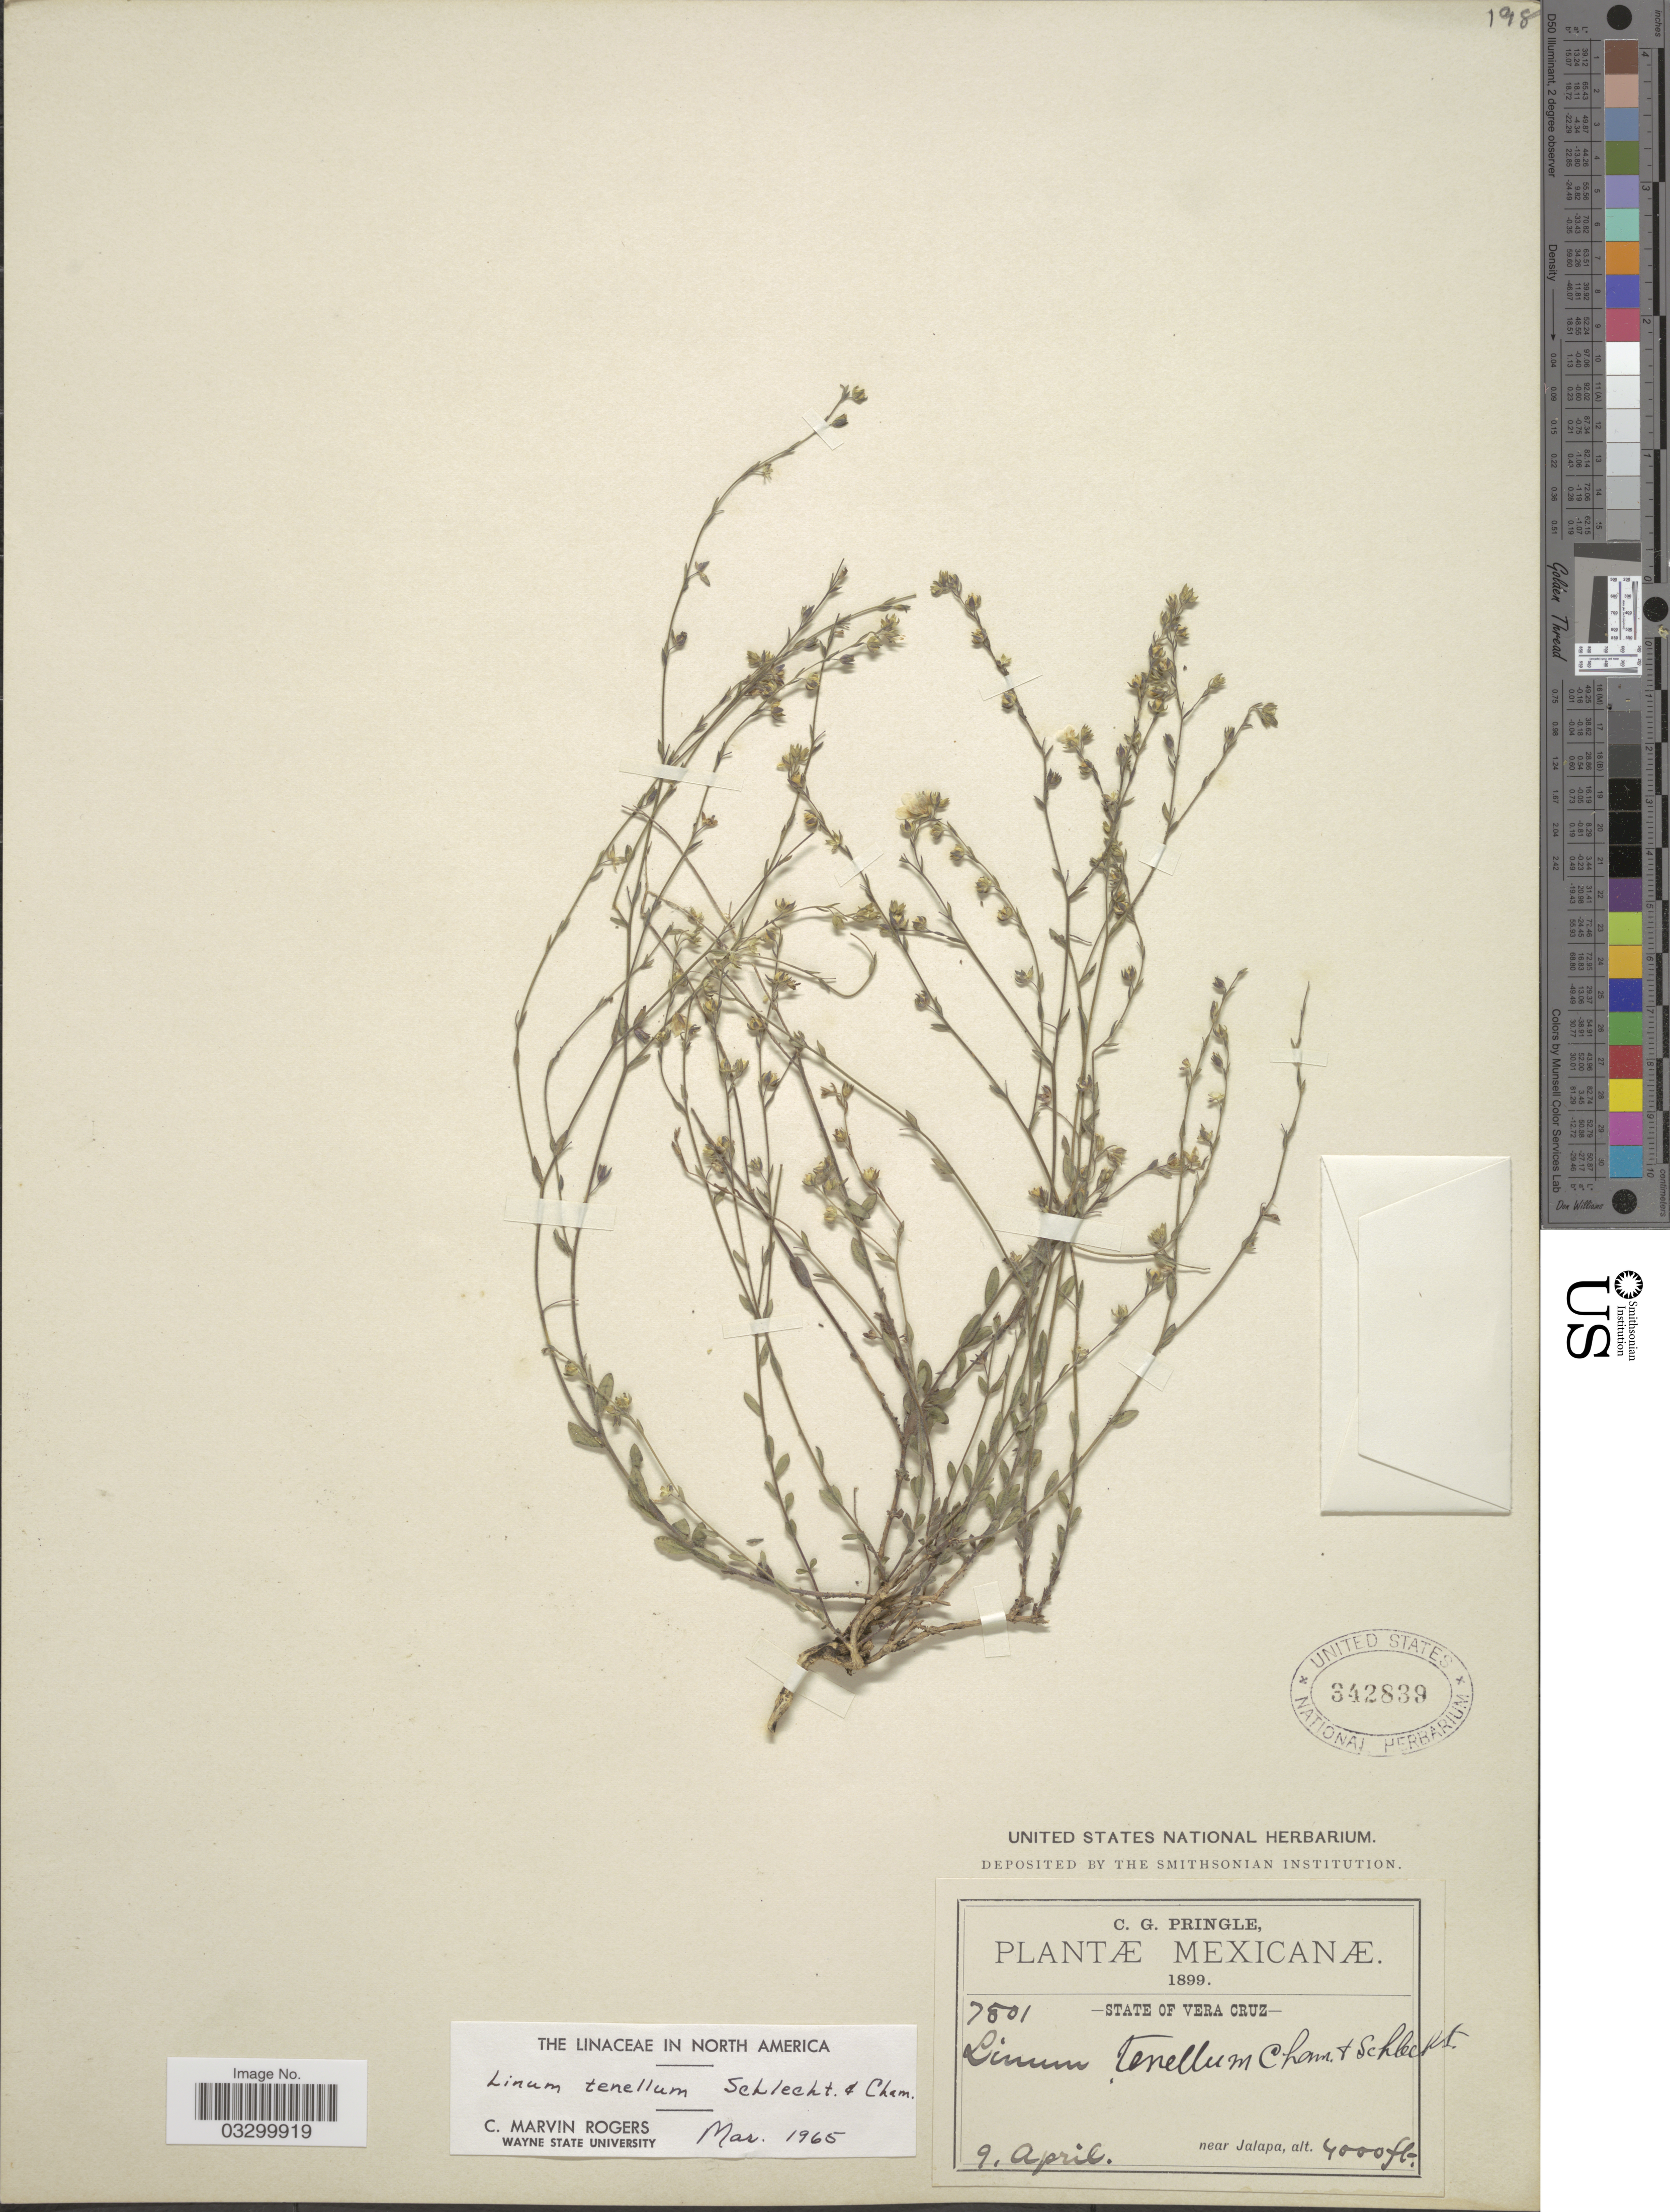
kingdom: Plantae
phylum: Tracheophyta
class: Magnoliopsida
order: Malpighiales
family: Linaceae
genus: Linum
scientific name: Linum tenellum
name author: Schltdl. & Cham.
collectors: C. G. Pringle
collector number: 7801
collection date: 1899-04-09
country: Mexico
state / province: Veracruz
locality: State of Vera Cruz. Near Jalapa.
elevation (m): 1219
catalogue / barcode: US 342839